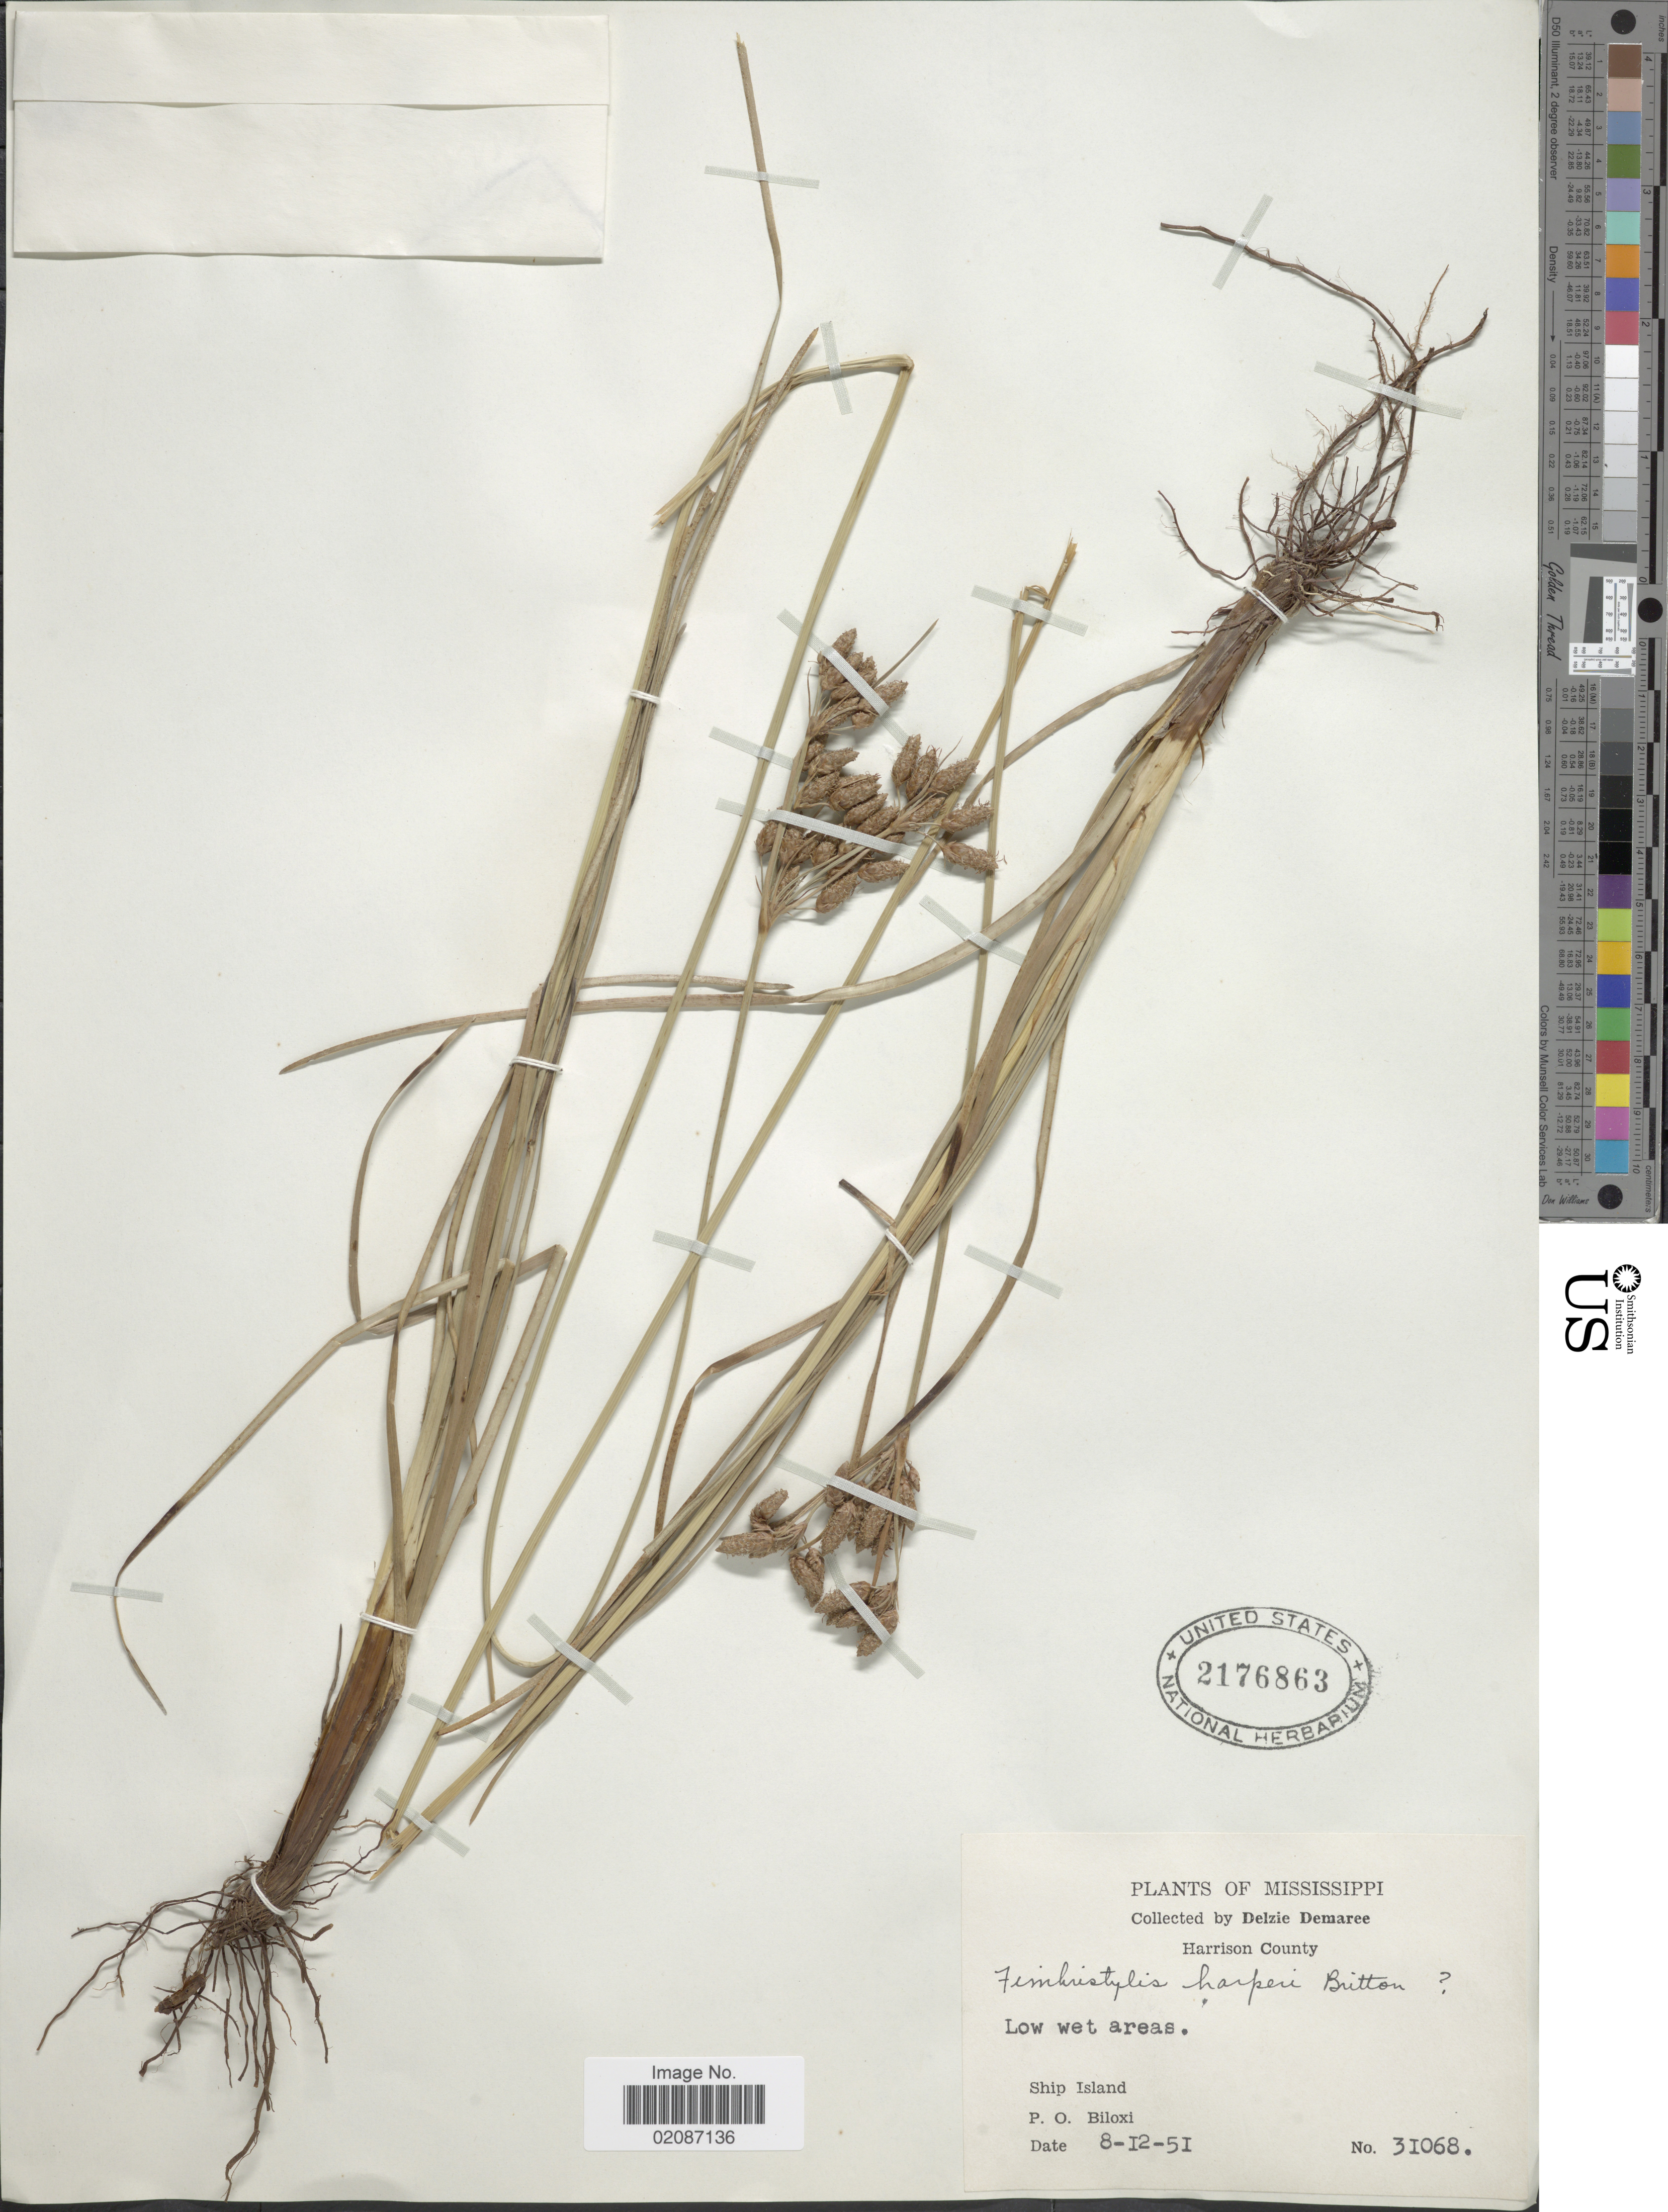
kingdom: Plantae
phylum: Tracheophyta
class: Liliopsida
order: Poales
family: Cyperaceae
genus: Fimbristylis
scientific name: Fimbristylis spadicea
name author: (L.) Vahl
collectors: D. Demaree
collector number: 31068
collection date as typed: Transcribed d/m/y: 12/8/51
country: United States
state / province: Mississippi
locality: Harrison County, Ship Island, P.O. Biloxi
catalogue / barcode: US 2176863